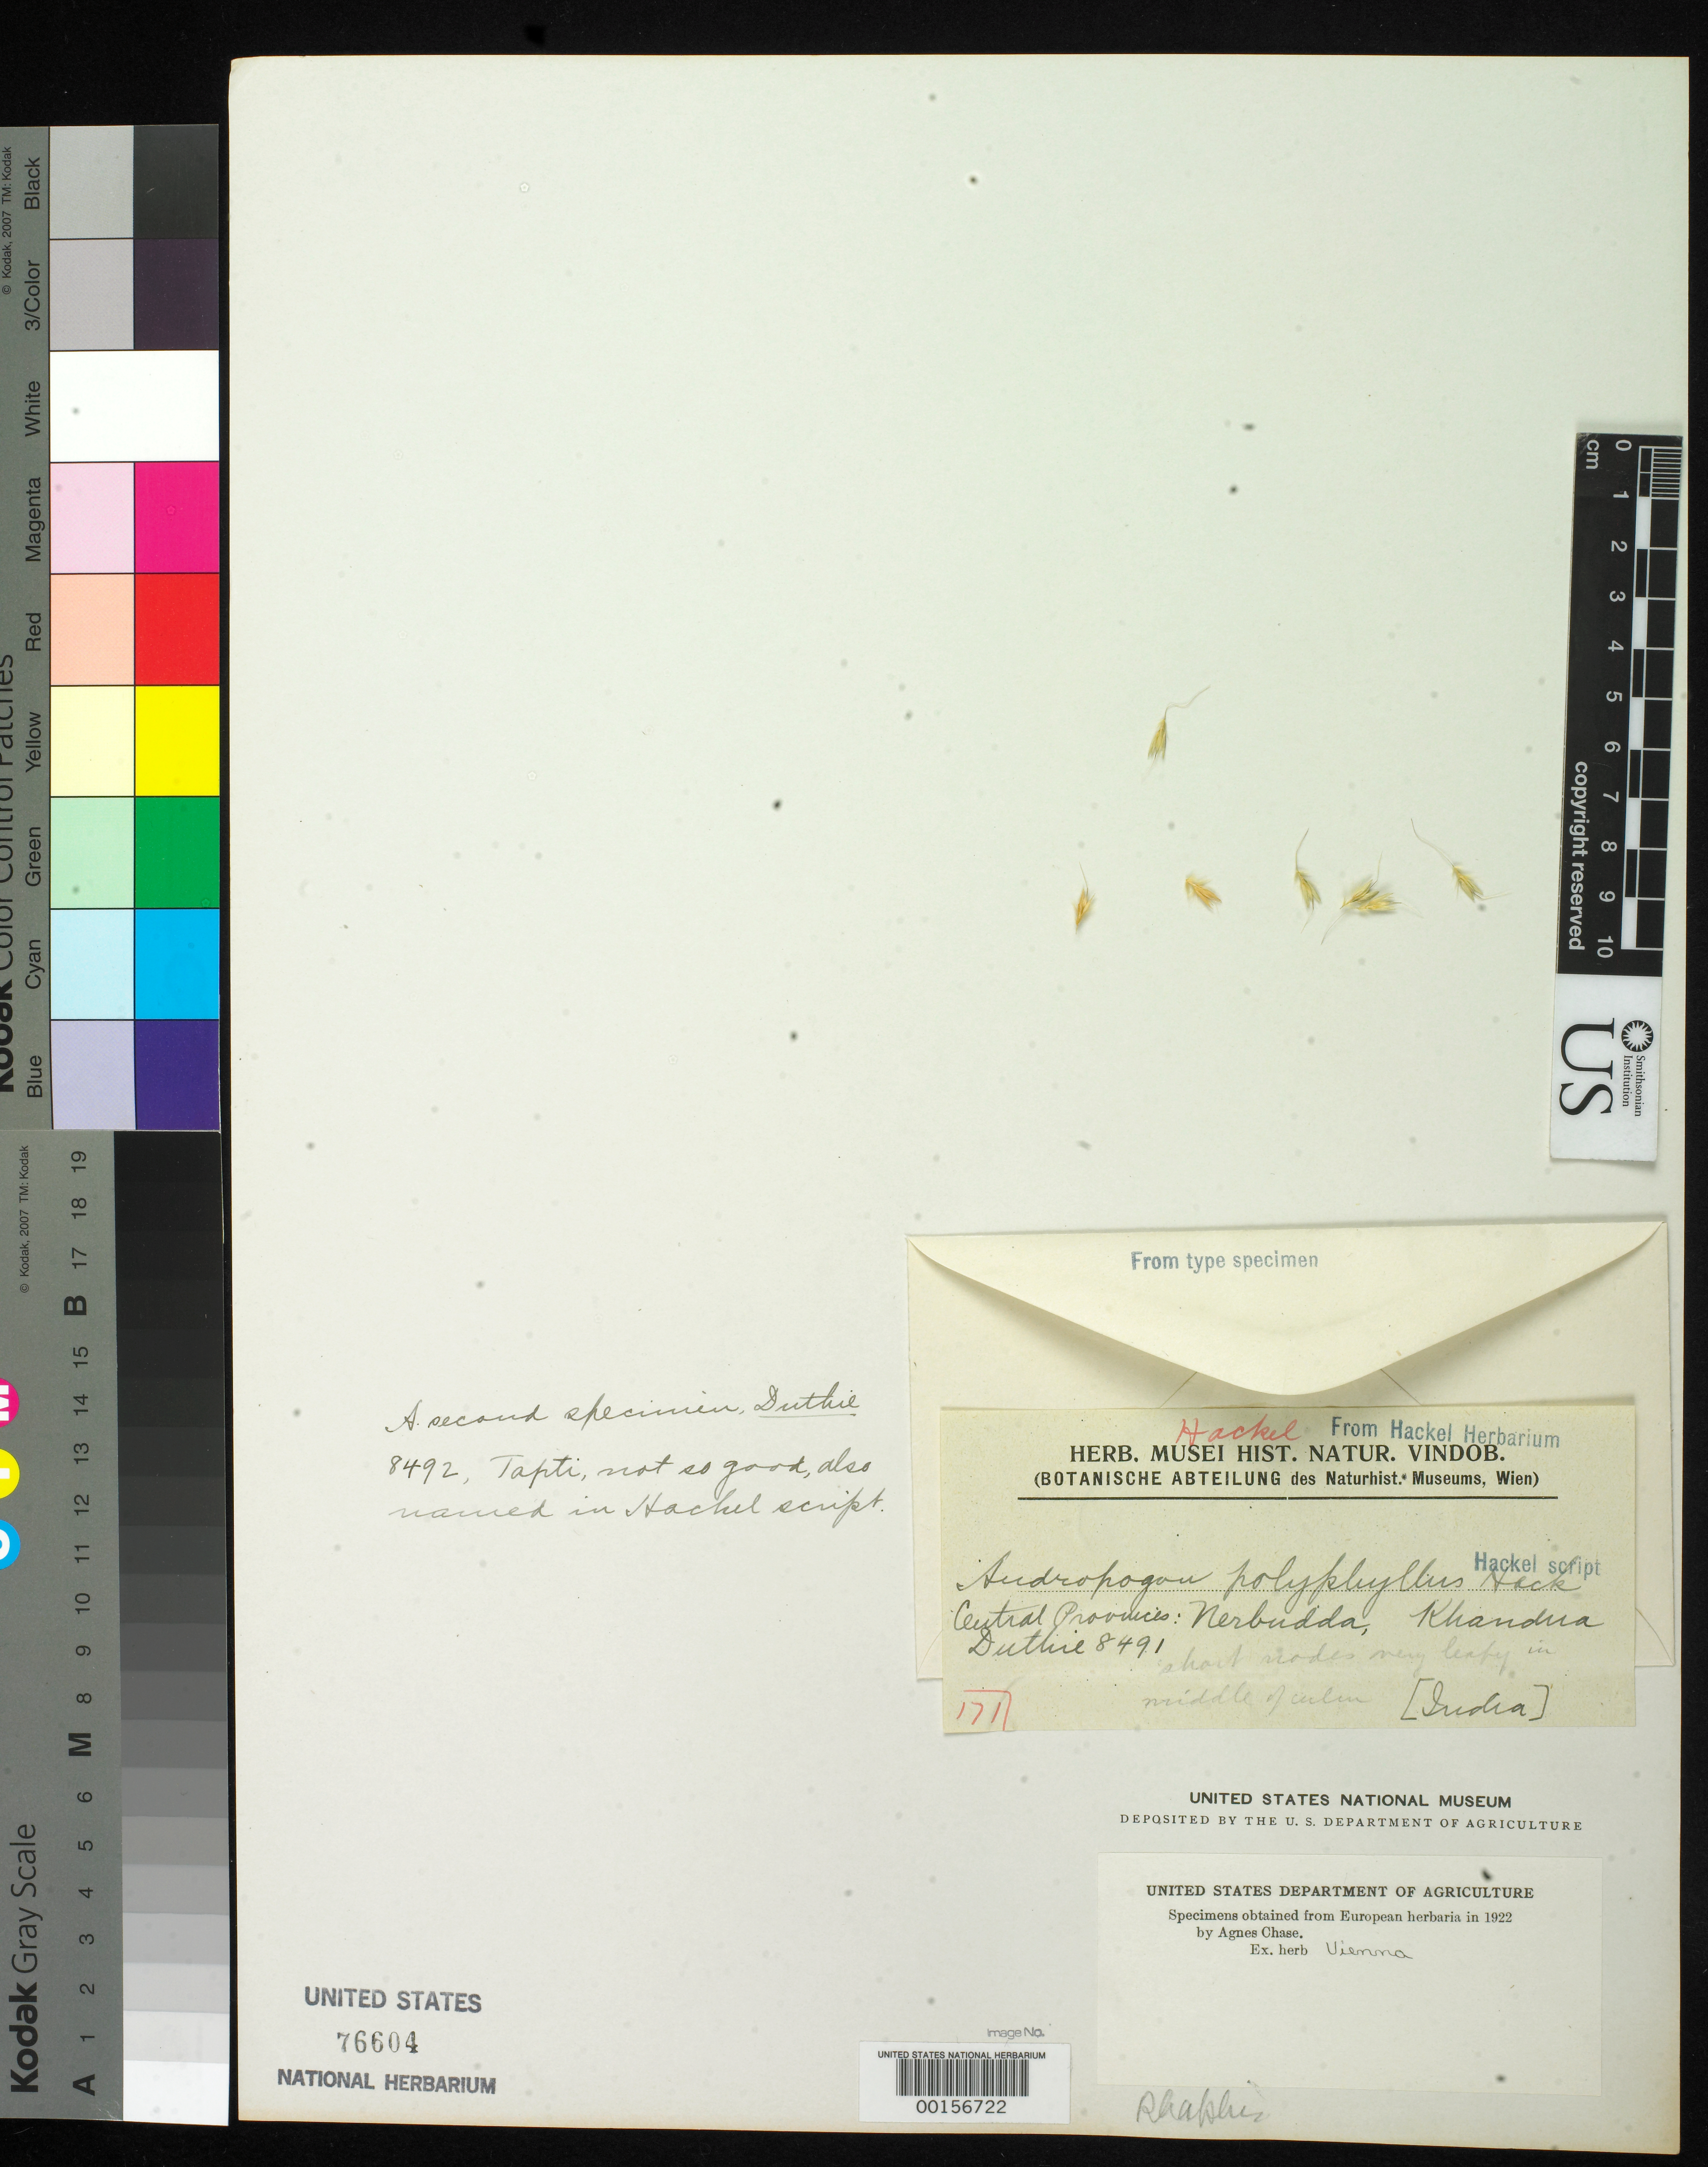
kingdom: Plantae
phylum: Tracheophyta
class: Liliopsida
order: Poales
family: Poaceae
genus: Andropogon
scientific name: Andropogon polyphyllus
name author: Hack. in Hook. f.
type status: Type Fragment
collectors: J. F. Duthie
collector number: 8491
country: India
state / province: Madhya Pradesh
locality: Prov. Khandua, by Nerbudda river.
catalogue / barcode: US 76604